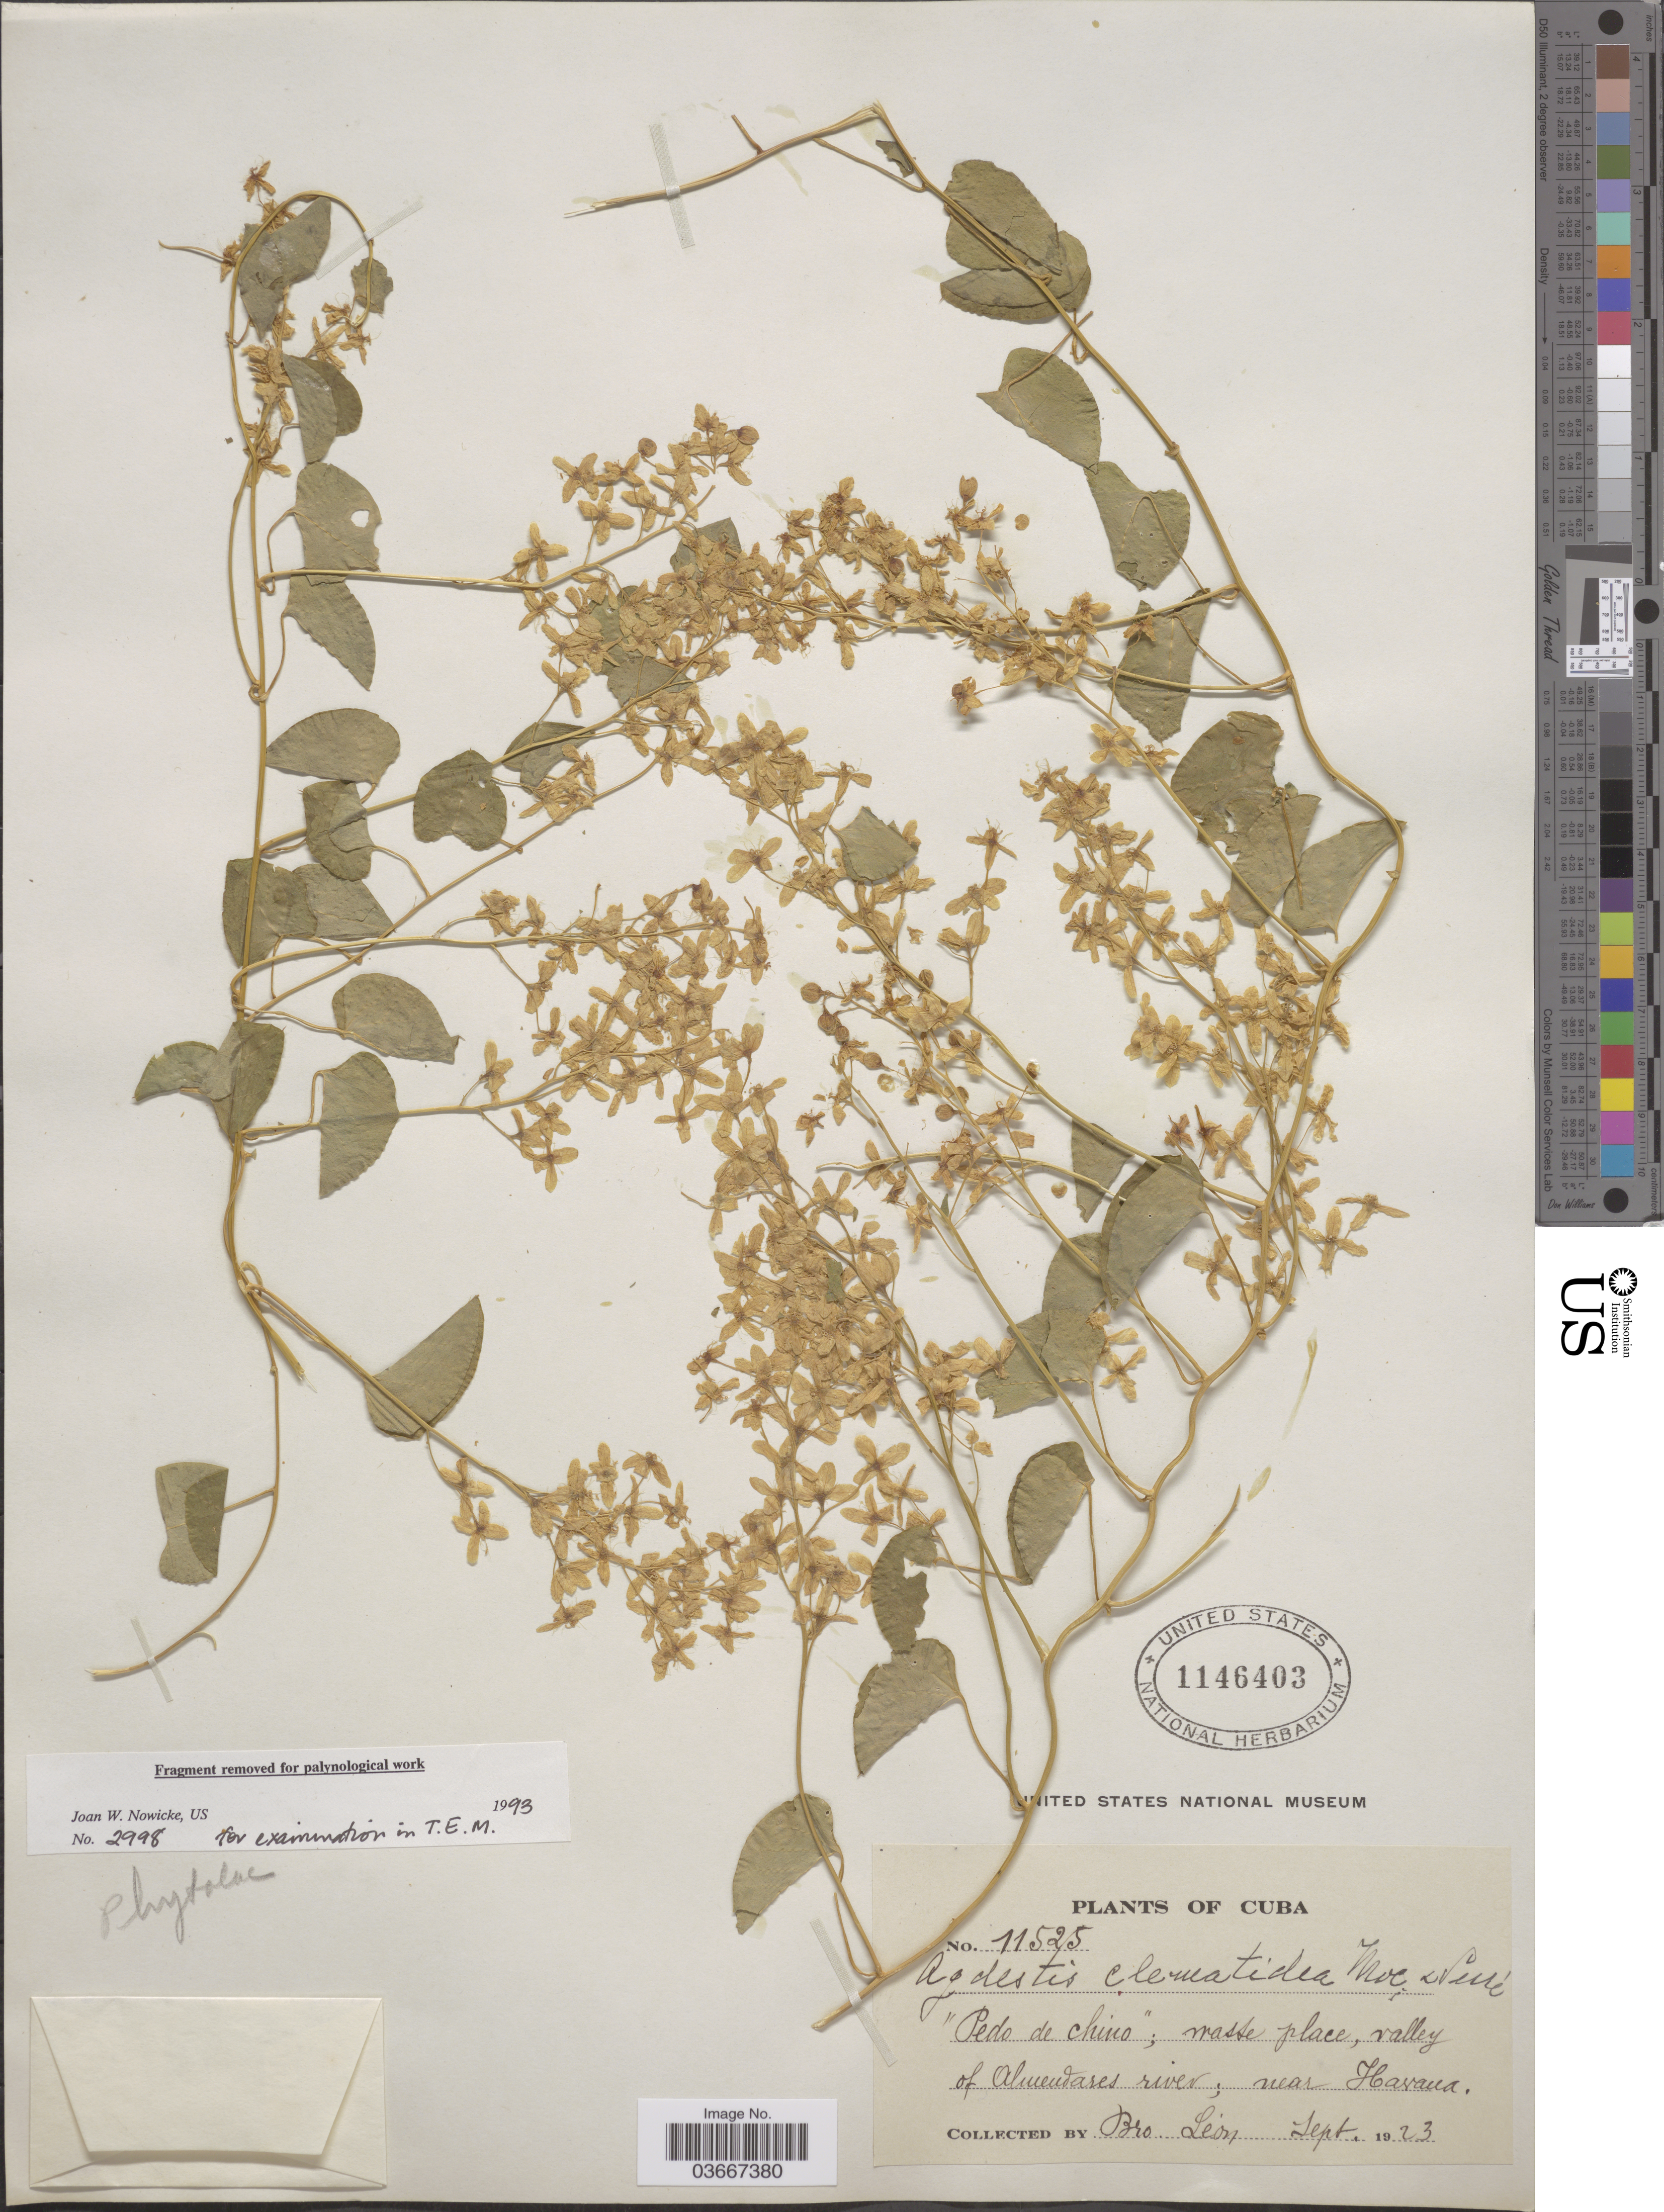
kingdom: Plantae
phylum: Tracheophyta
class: Magnoliopsida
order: Caryophyllales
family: Agdestidaceae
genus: Agdestis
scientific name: Agdestis clematidea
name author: Moc. & Sessé ex DC.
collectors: Bro. León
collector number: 11525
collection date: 1923-09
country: Cuba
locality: Valley of Almendares river; near Havana.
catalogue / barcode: US 1146403